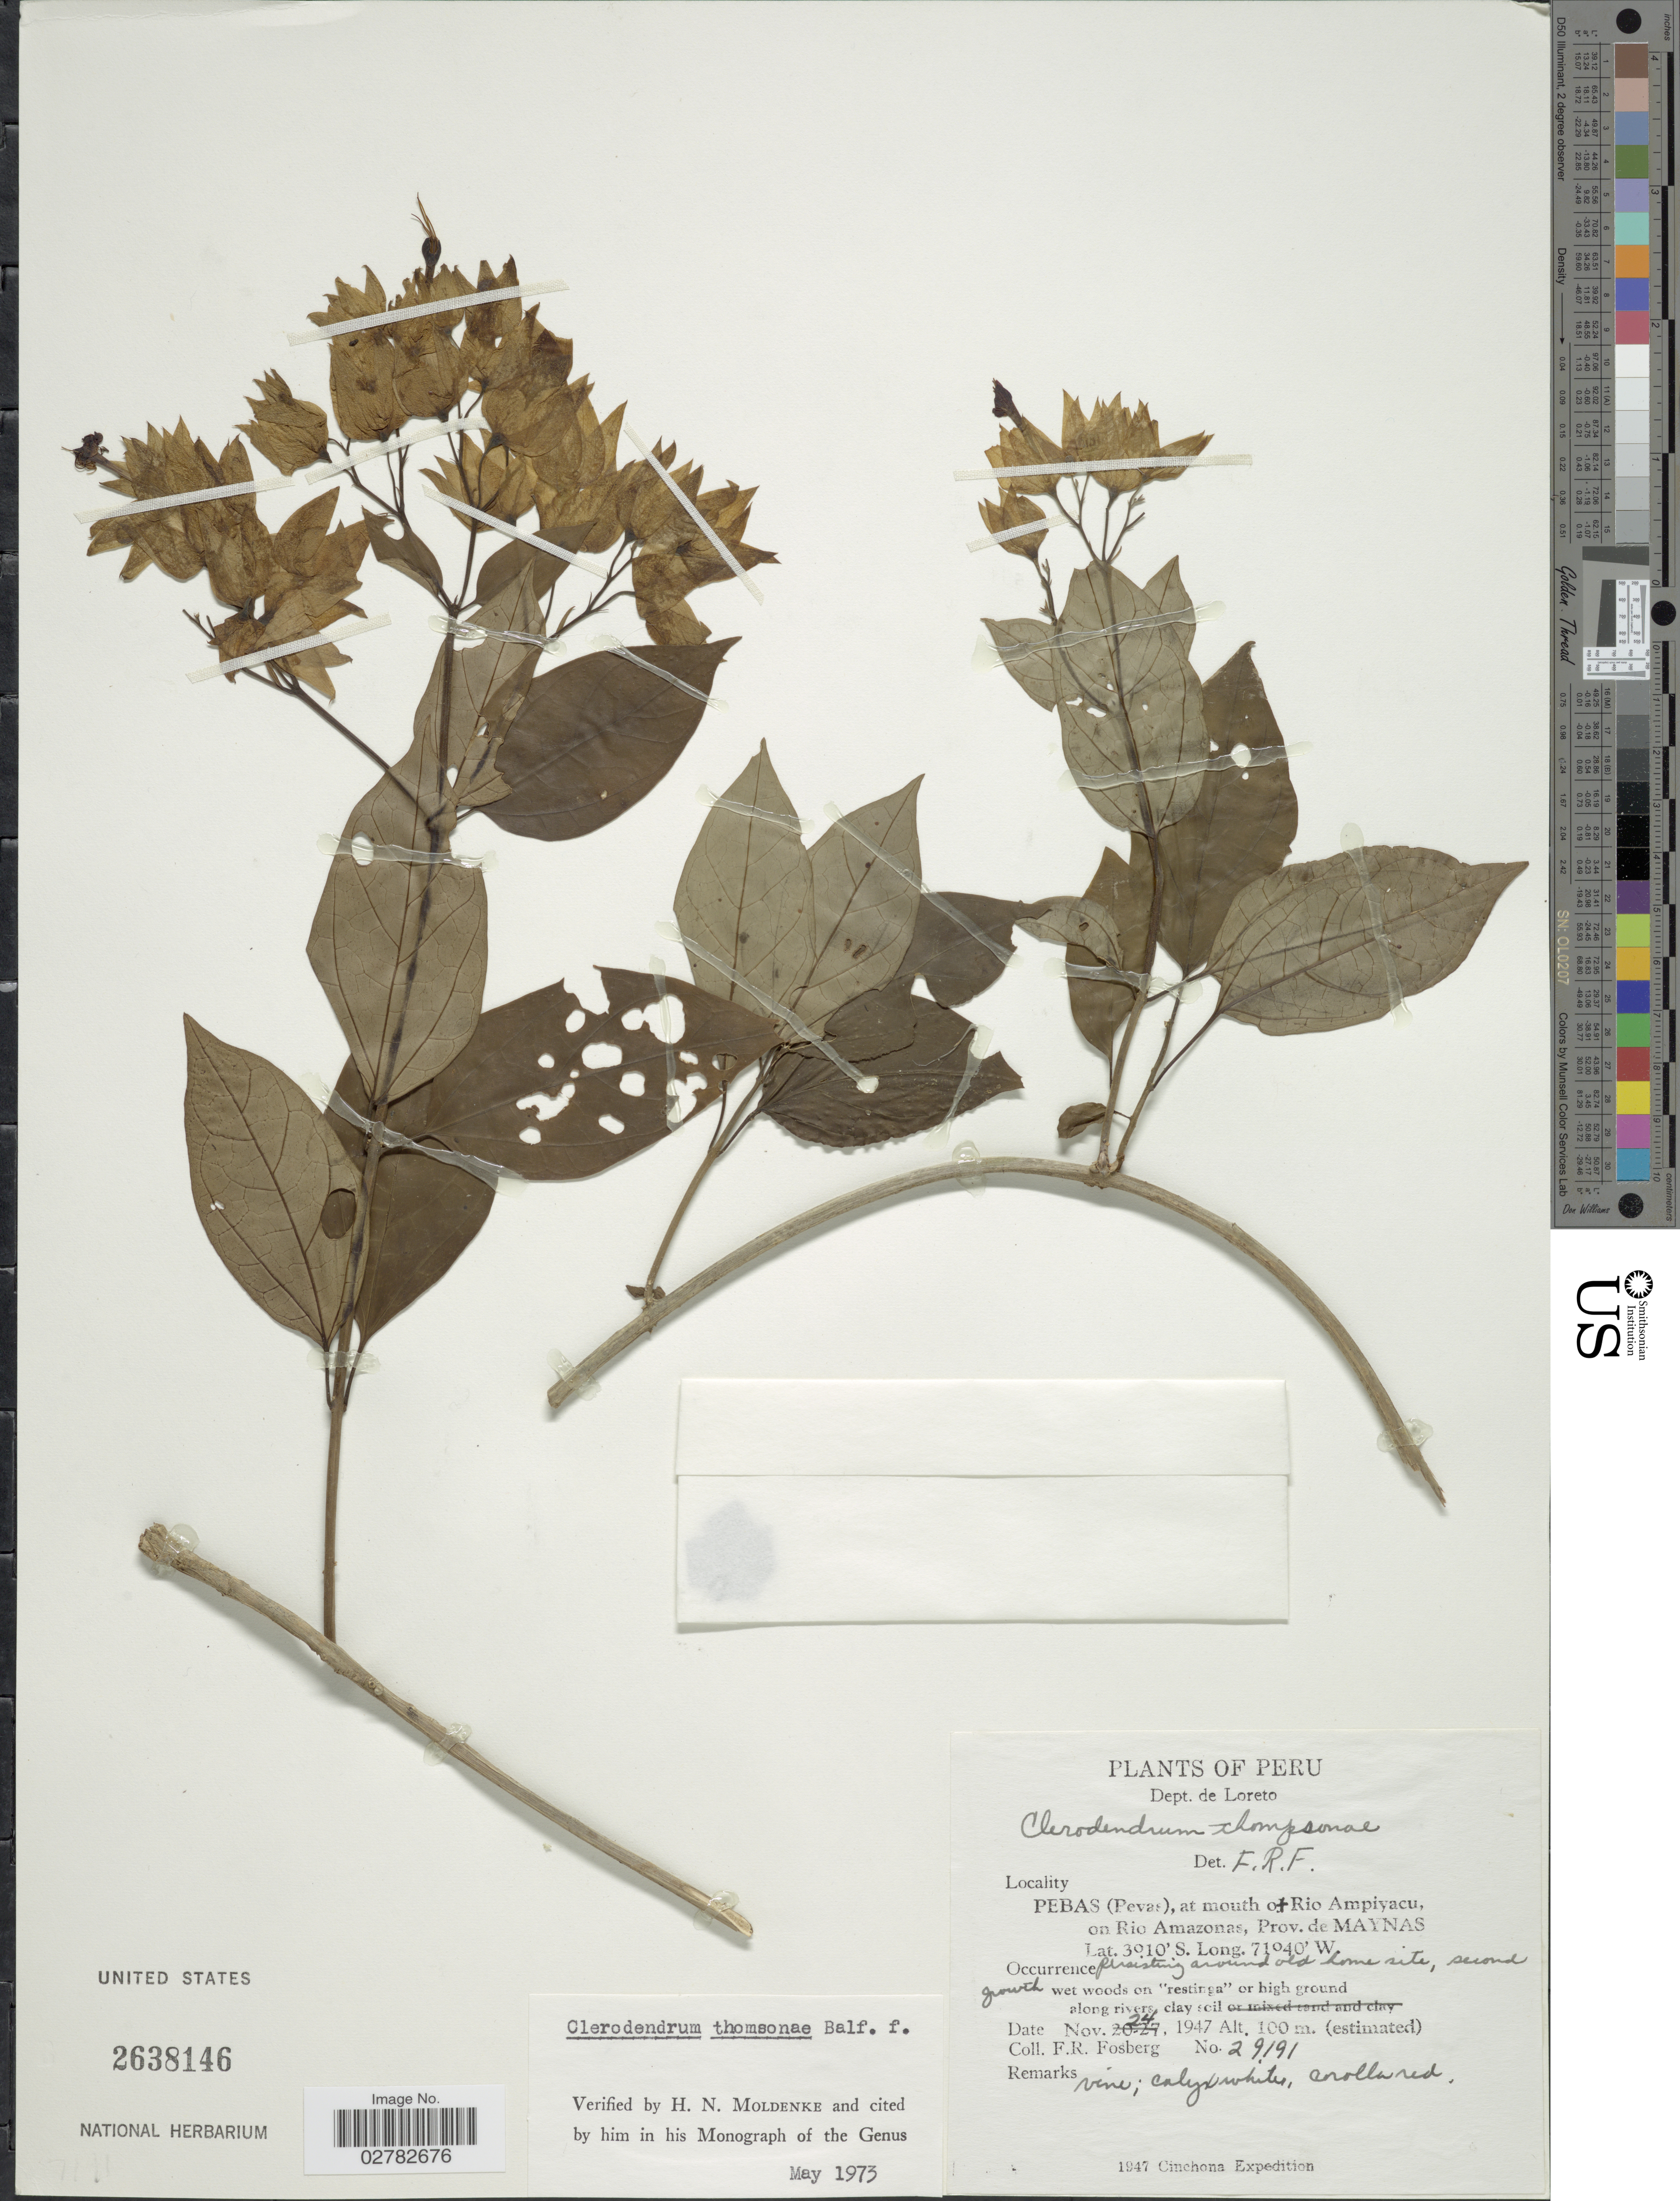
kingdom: Plantae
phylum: Tracheophyta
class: Magnoliopsida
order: Lamiales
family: Lamiaceae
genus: Clerodendrum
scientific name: Clerodendrum thomsoniae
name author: Balf.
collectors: F. R. Fosberg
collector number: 29191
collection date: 1947-11-24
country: Peru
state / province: Loreto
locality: Dept. de Loreto. Pebas (Pevas), at mouth of Rio Ampiyacu, on Rio Amazonas, Prov. de Maynas.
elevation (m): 100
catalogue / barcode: US 2638146